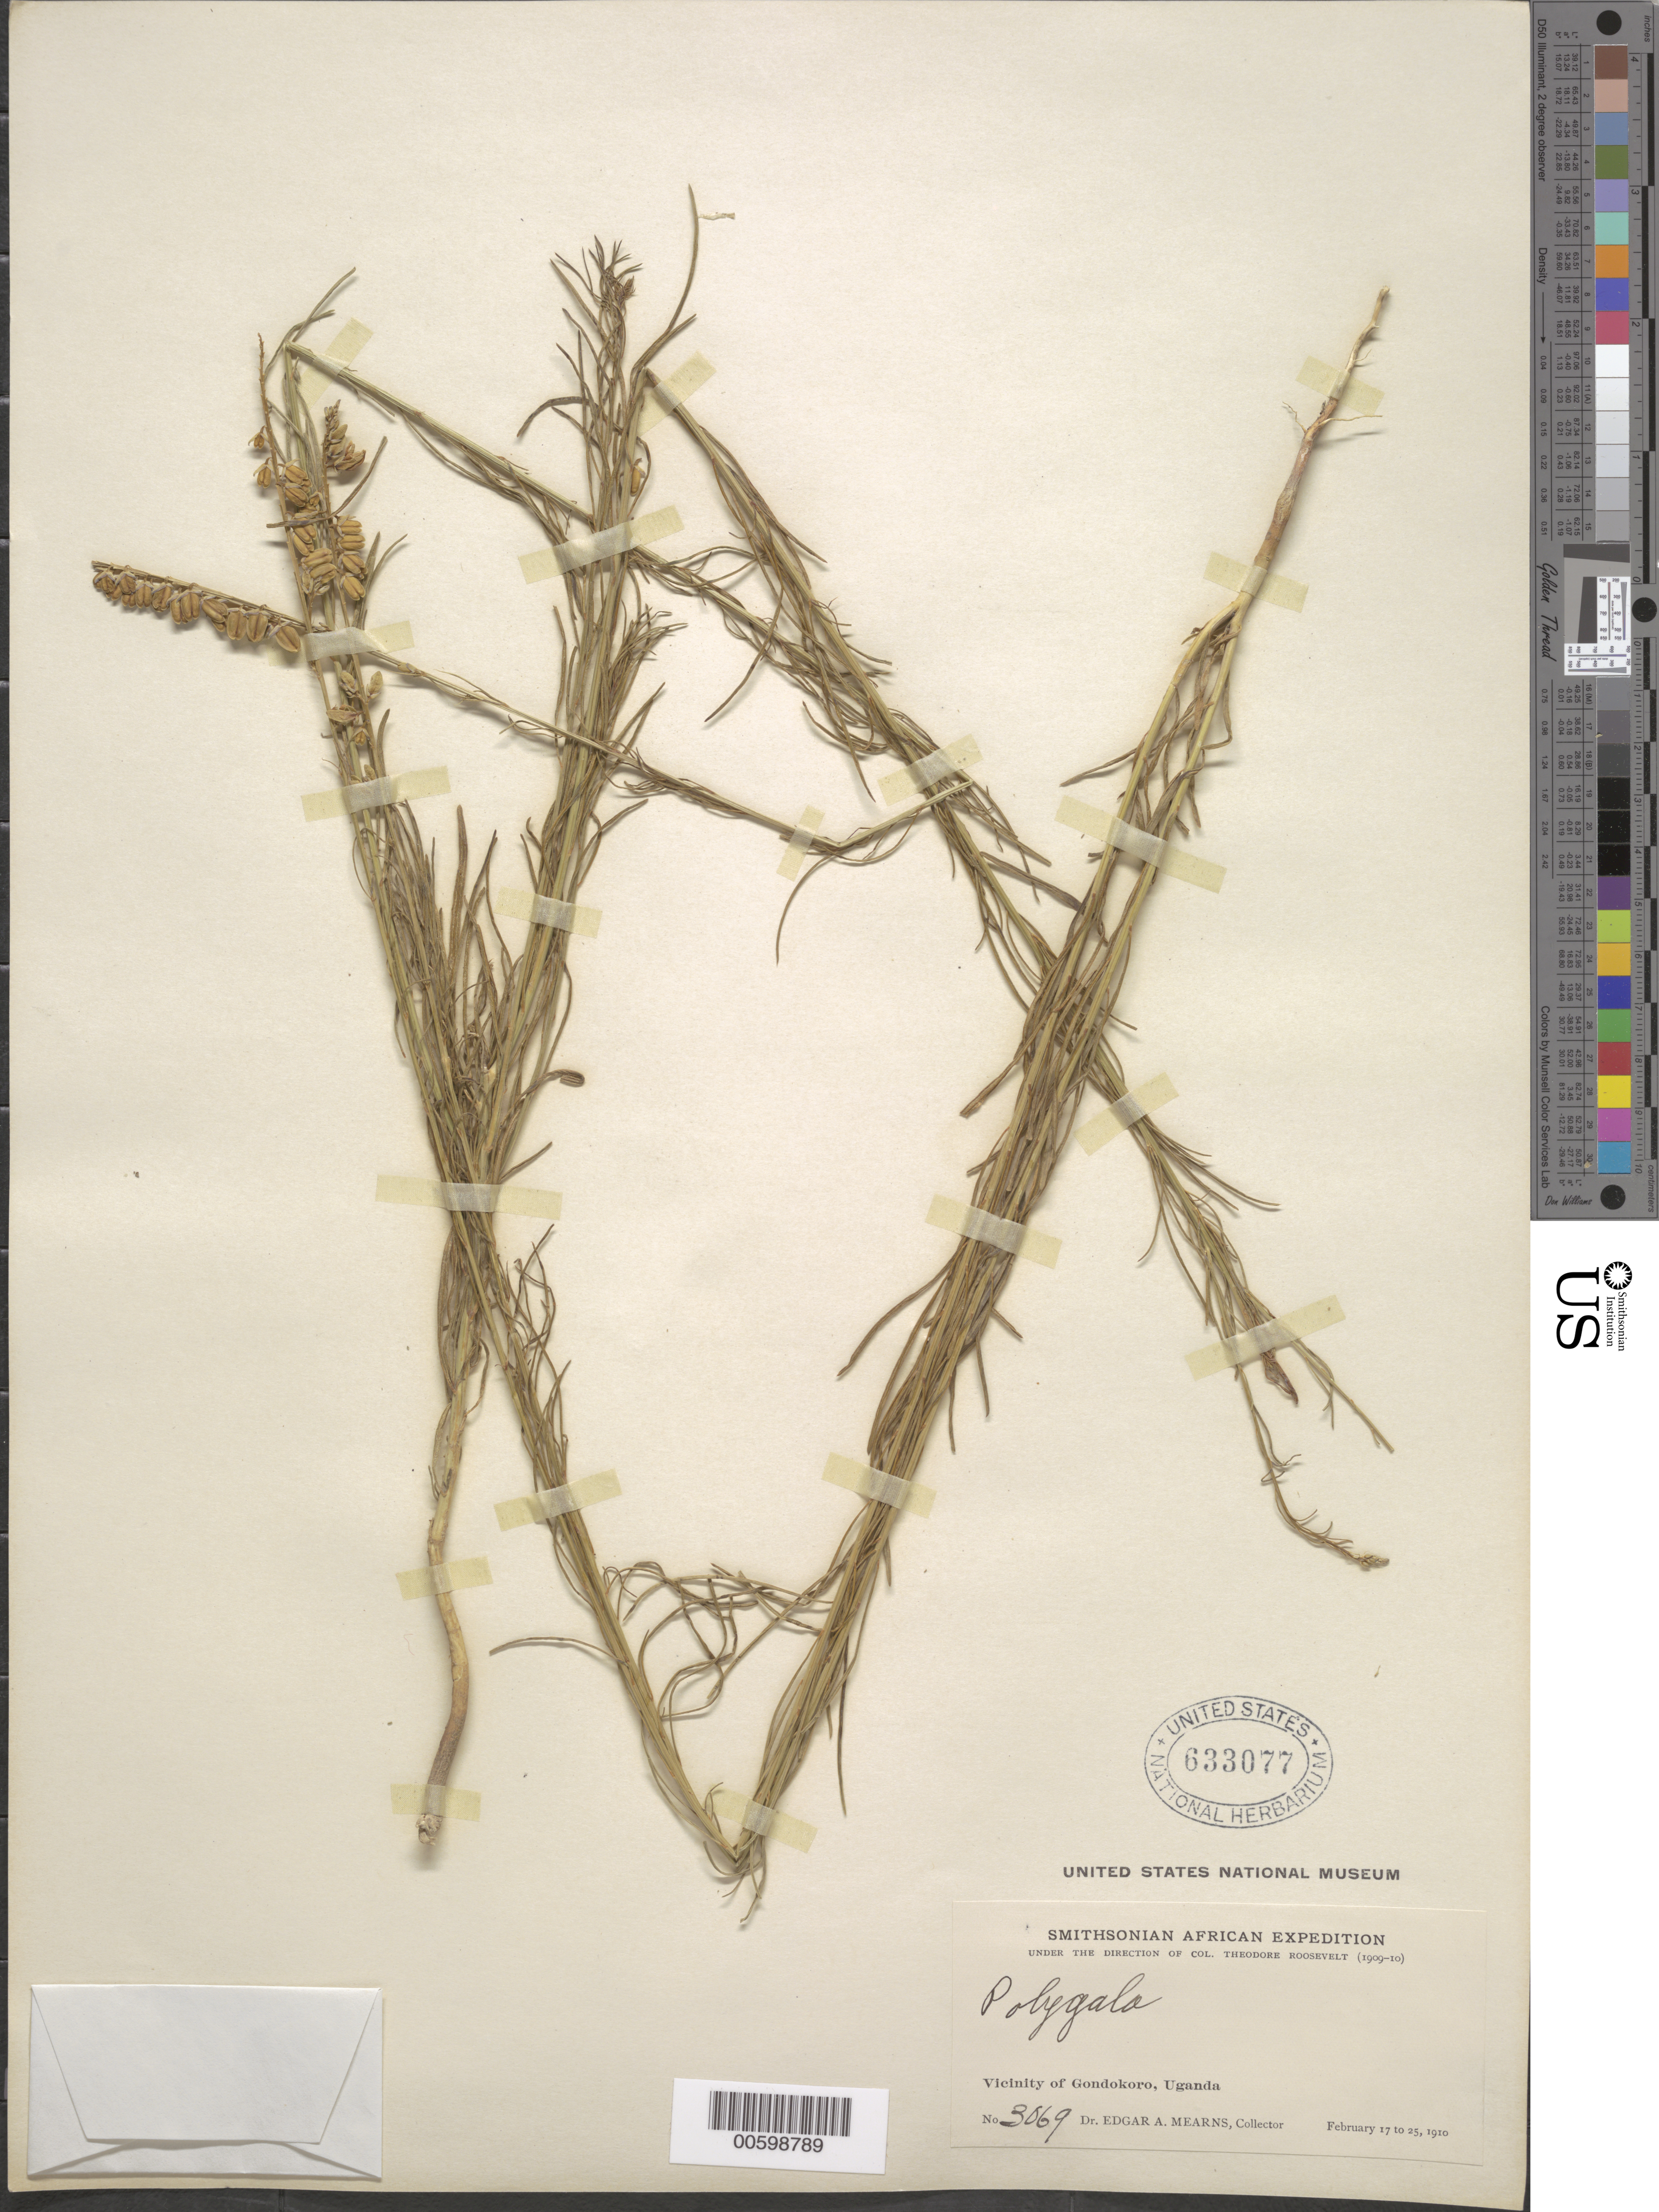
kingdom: Plantae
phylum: Tracheophyta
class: Magnoliopsida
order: Fabales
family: Polygalaceae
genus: Polygala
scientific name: Polygala longicaulis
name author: Kunth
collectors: E. A. Mearns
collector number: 3069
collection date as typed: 17 Feb 1910 to 25 Feb 1910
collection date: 1910-02-17/1910-02-25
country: Sudan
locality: Vicinity of Gondokoro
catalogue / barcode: US 633077